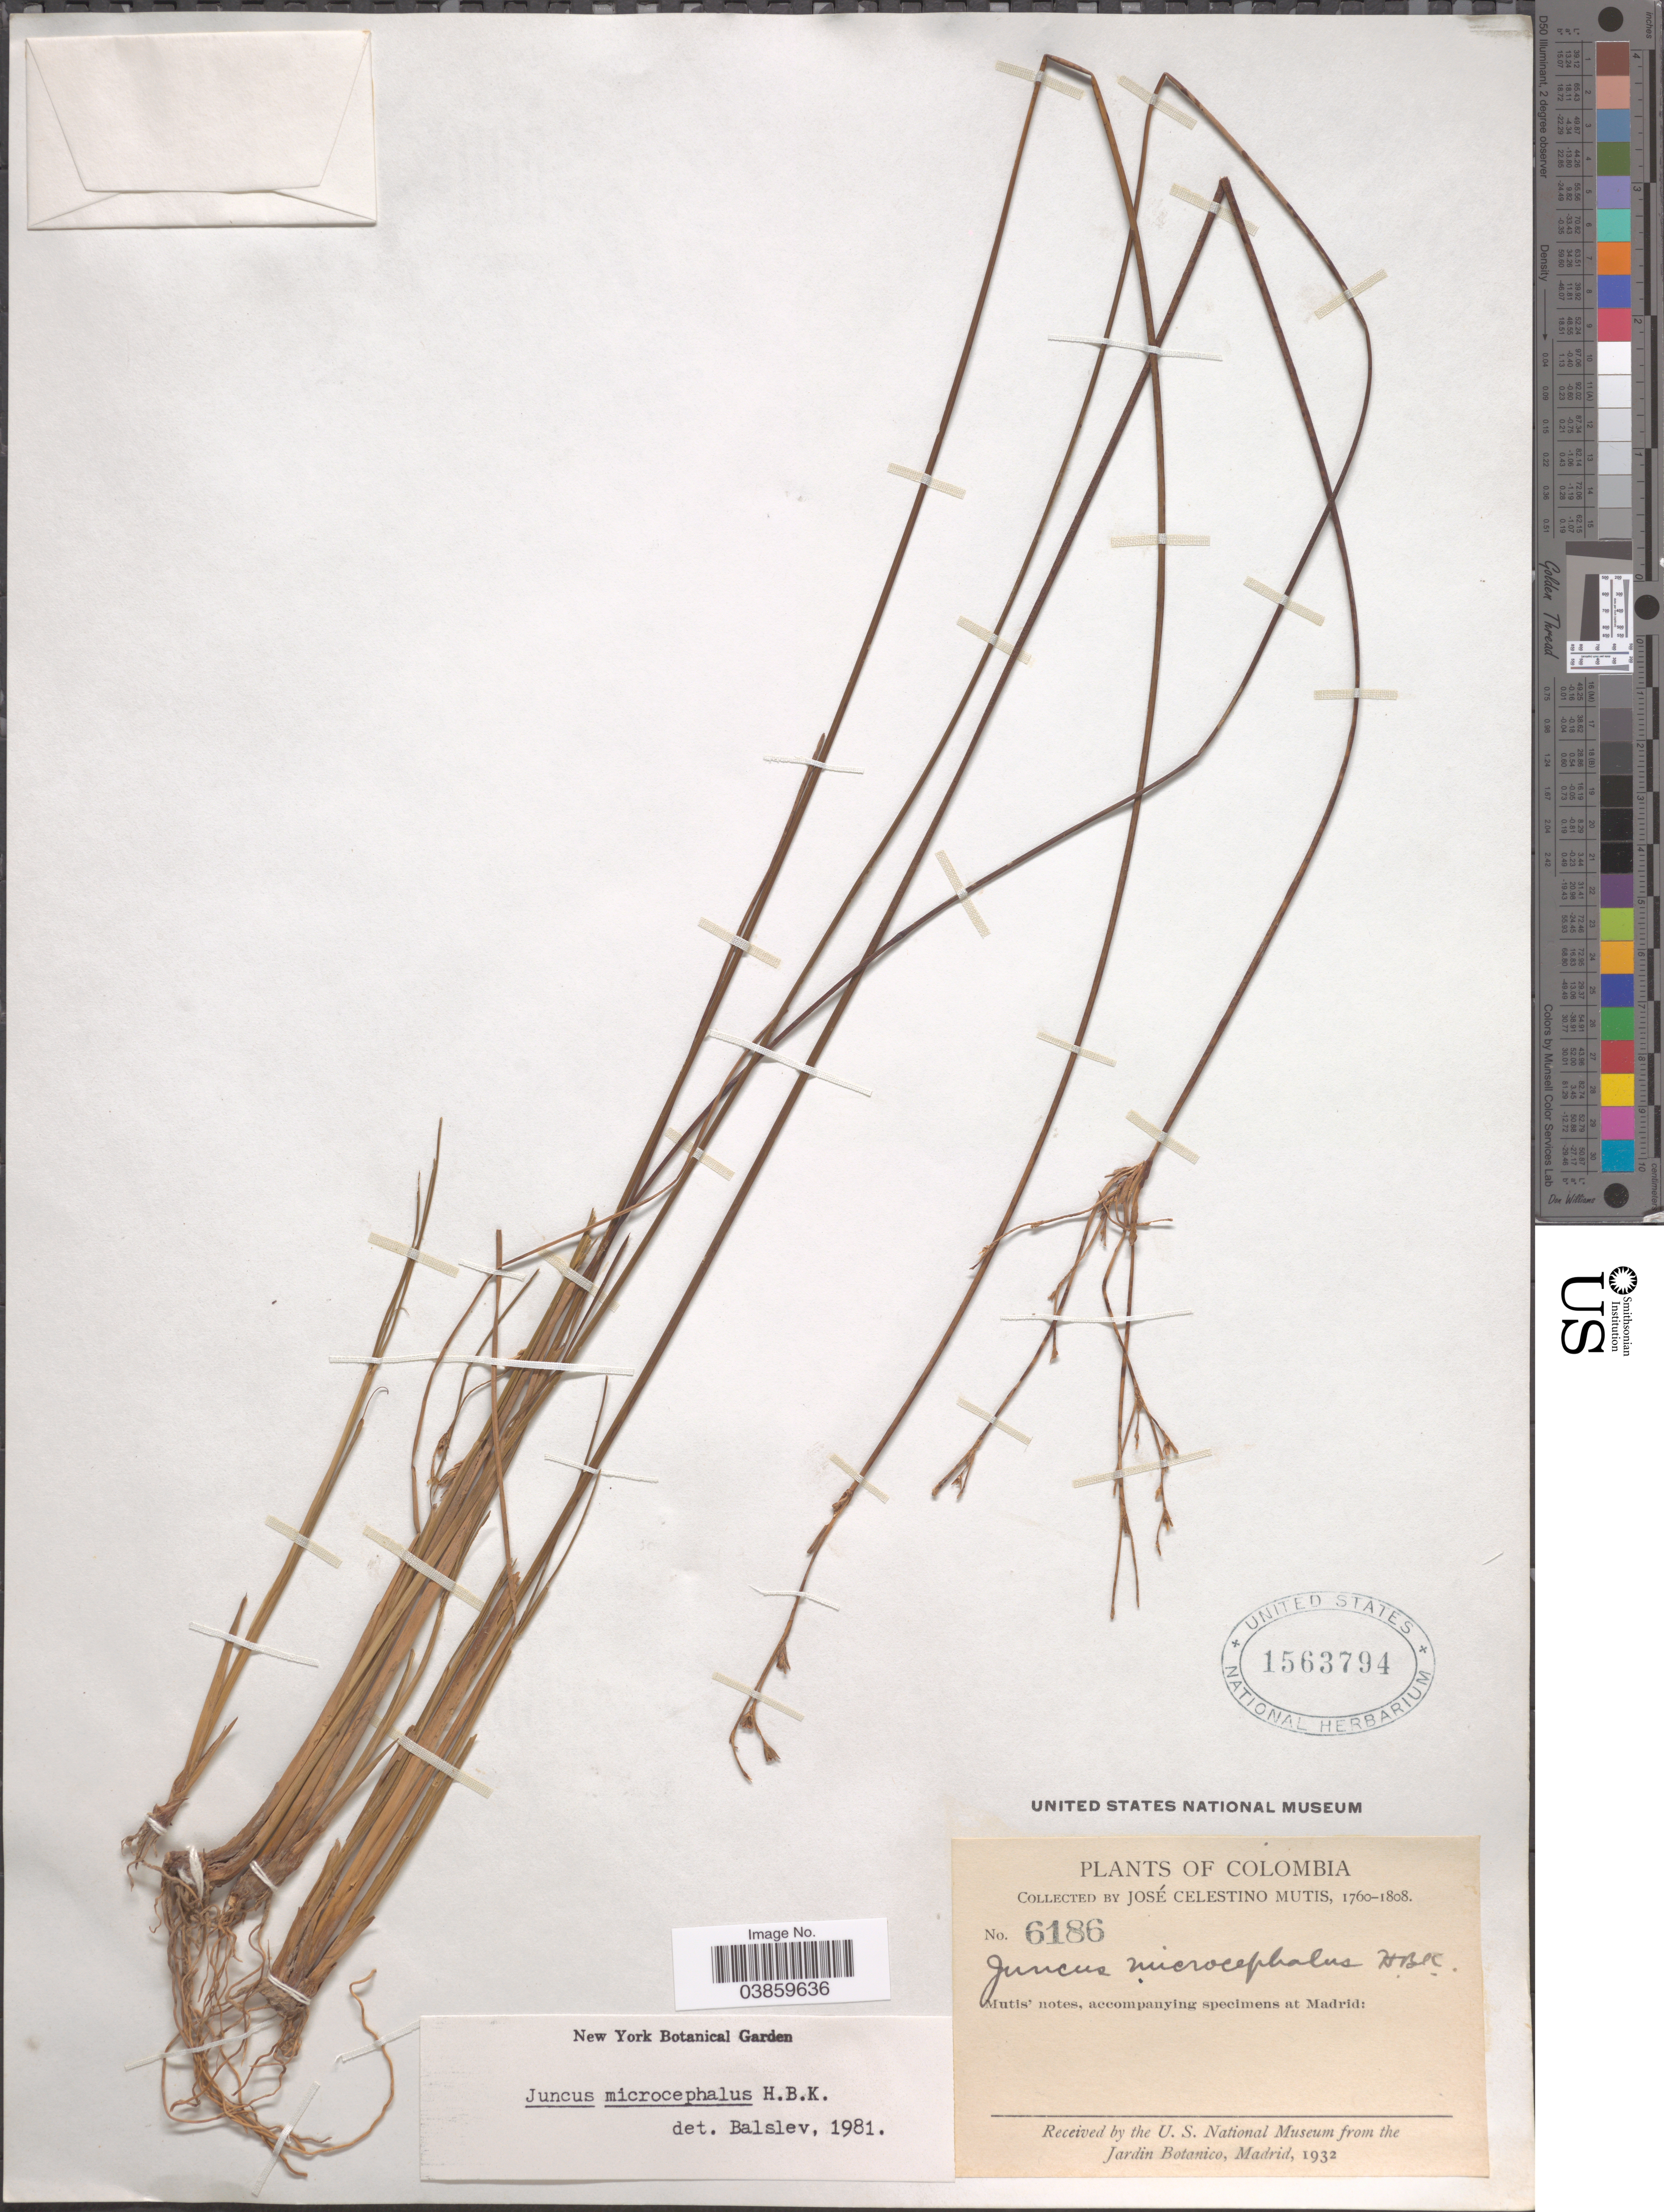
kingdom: Plantae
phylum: Tracheophyta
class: Liliopsida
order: Poales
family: Juncaceae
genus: Juncus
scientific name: Juncus microcephalus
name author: Kunth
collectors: J. C. B. Mutis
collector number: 6186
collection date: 1760/1808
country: Colombia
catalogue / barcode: US 1563794